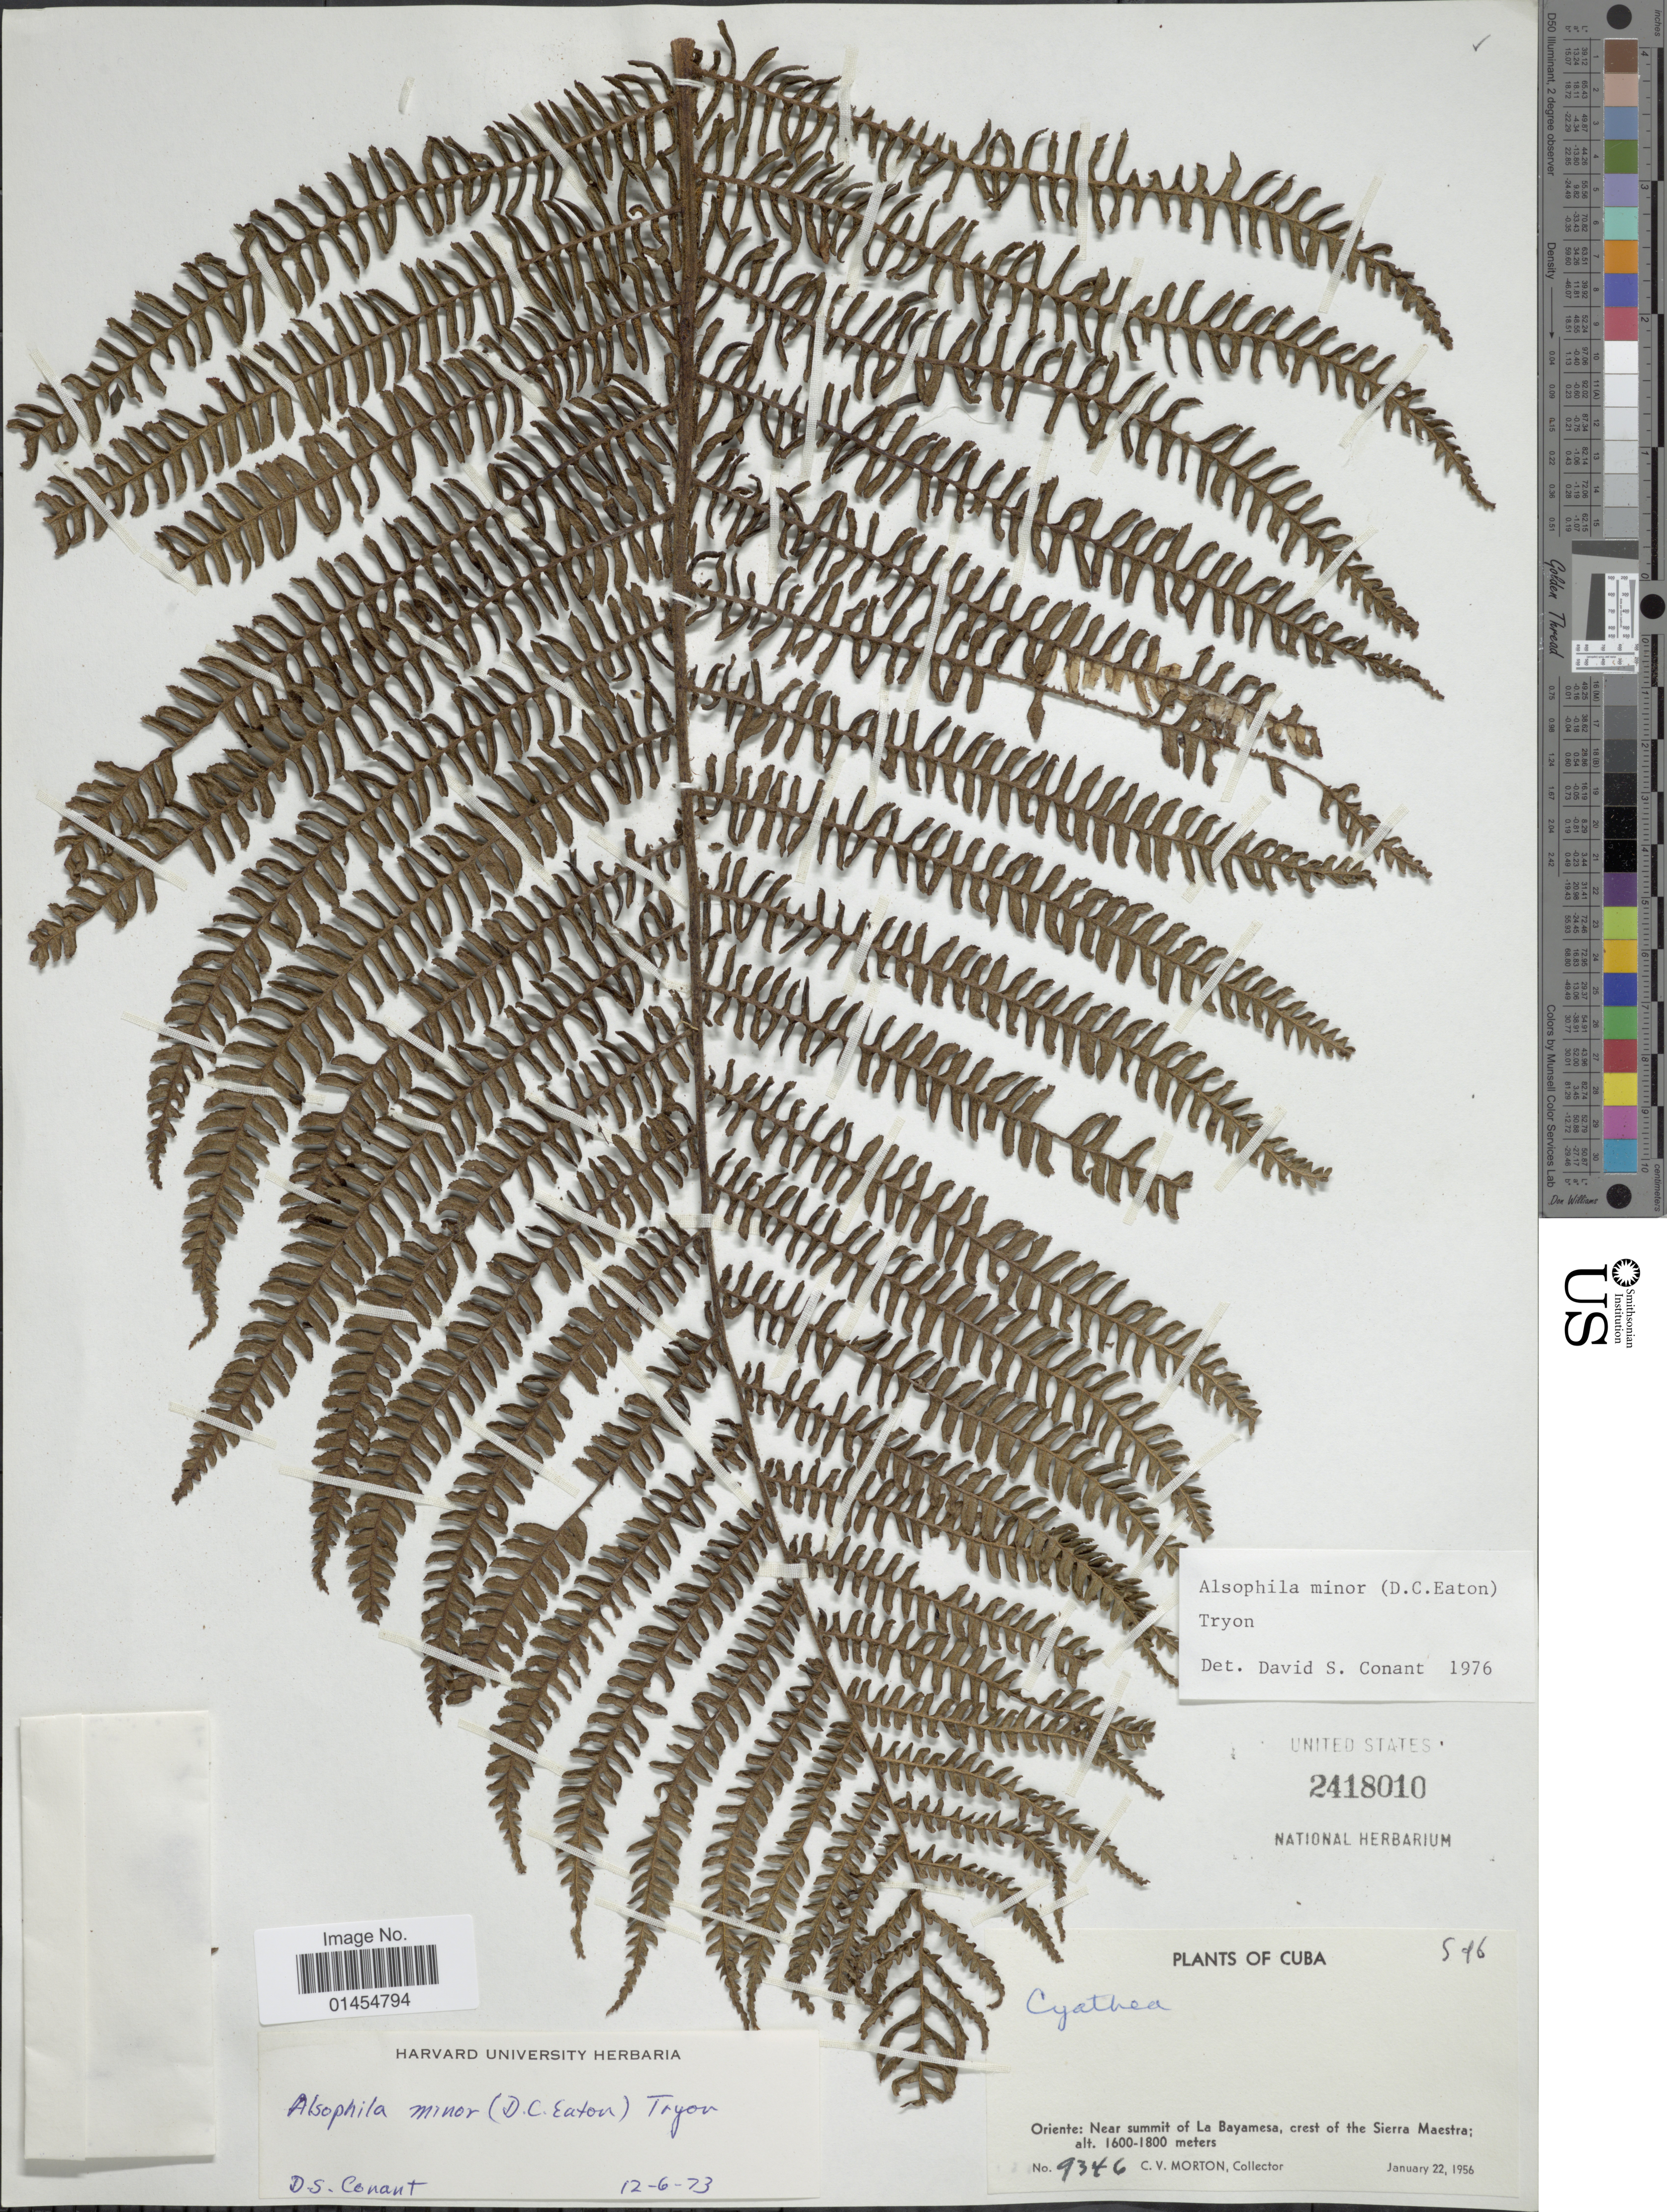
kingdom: Plantae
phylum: Tracheophyta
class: Polypodiopsida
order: Cyatheales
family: Cyatheaceae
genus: Alsophila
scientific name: Alsophila minor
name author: (D.C. Eaton) R.M. Tryon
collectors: C. V. Morton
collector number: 9346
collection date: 1956-01-22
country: Cuba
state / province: Oriente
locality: Near summit of La Bayamesa, crest of the Sierra Maestra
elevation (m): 1600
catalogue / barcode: US 2418010